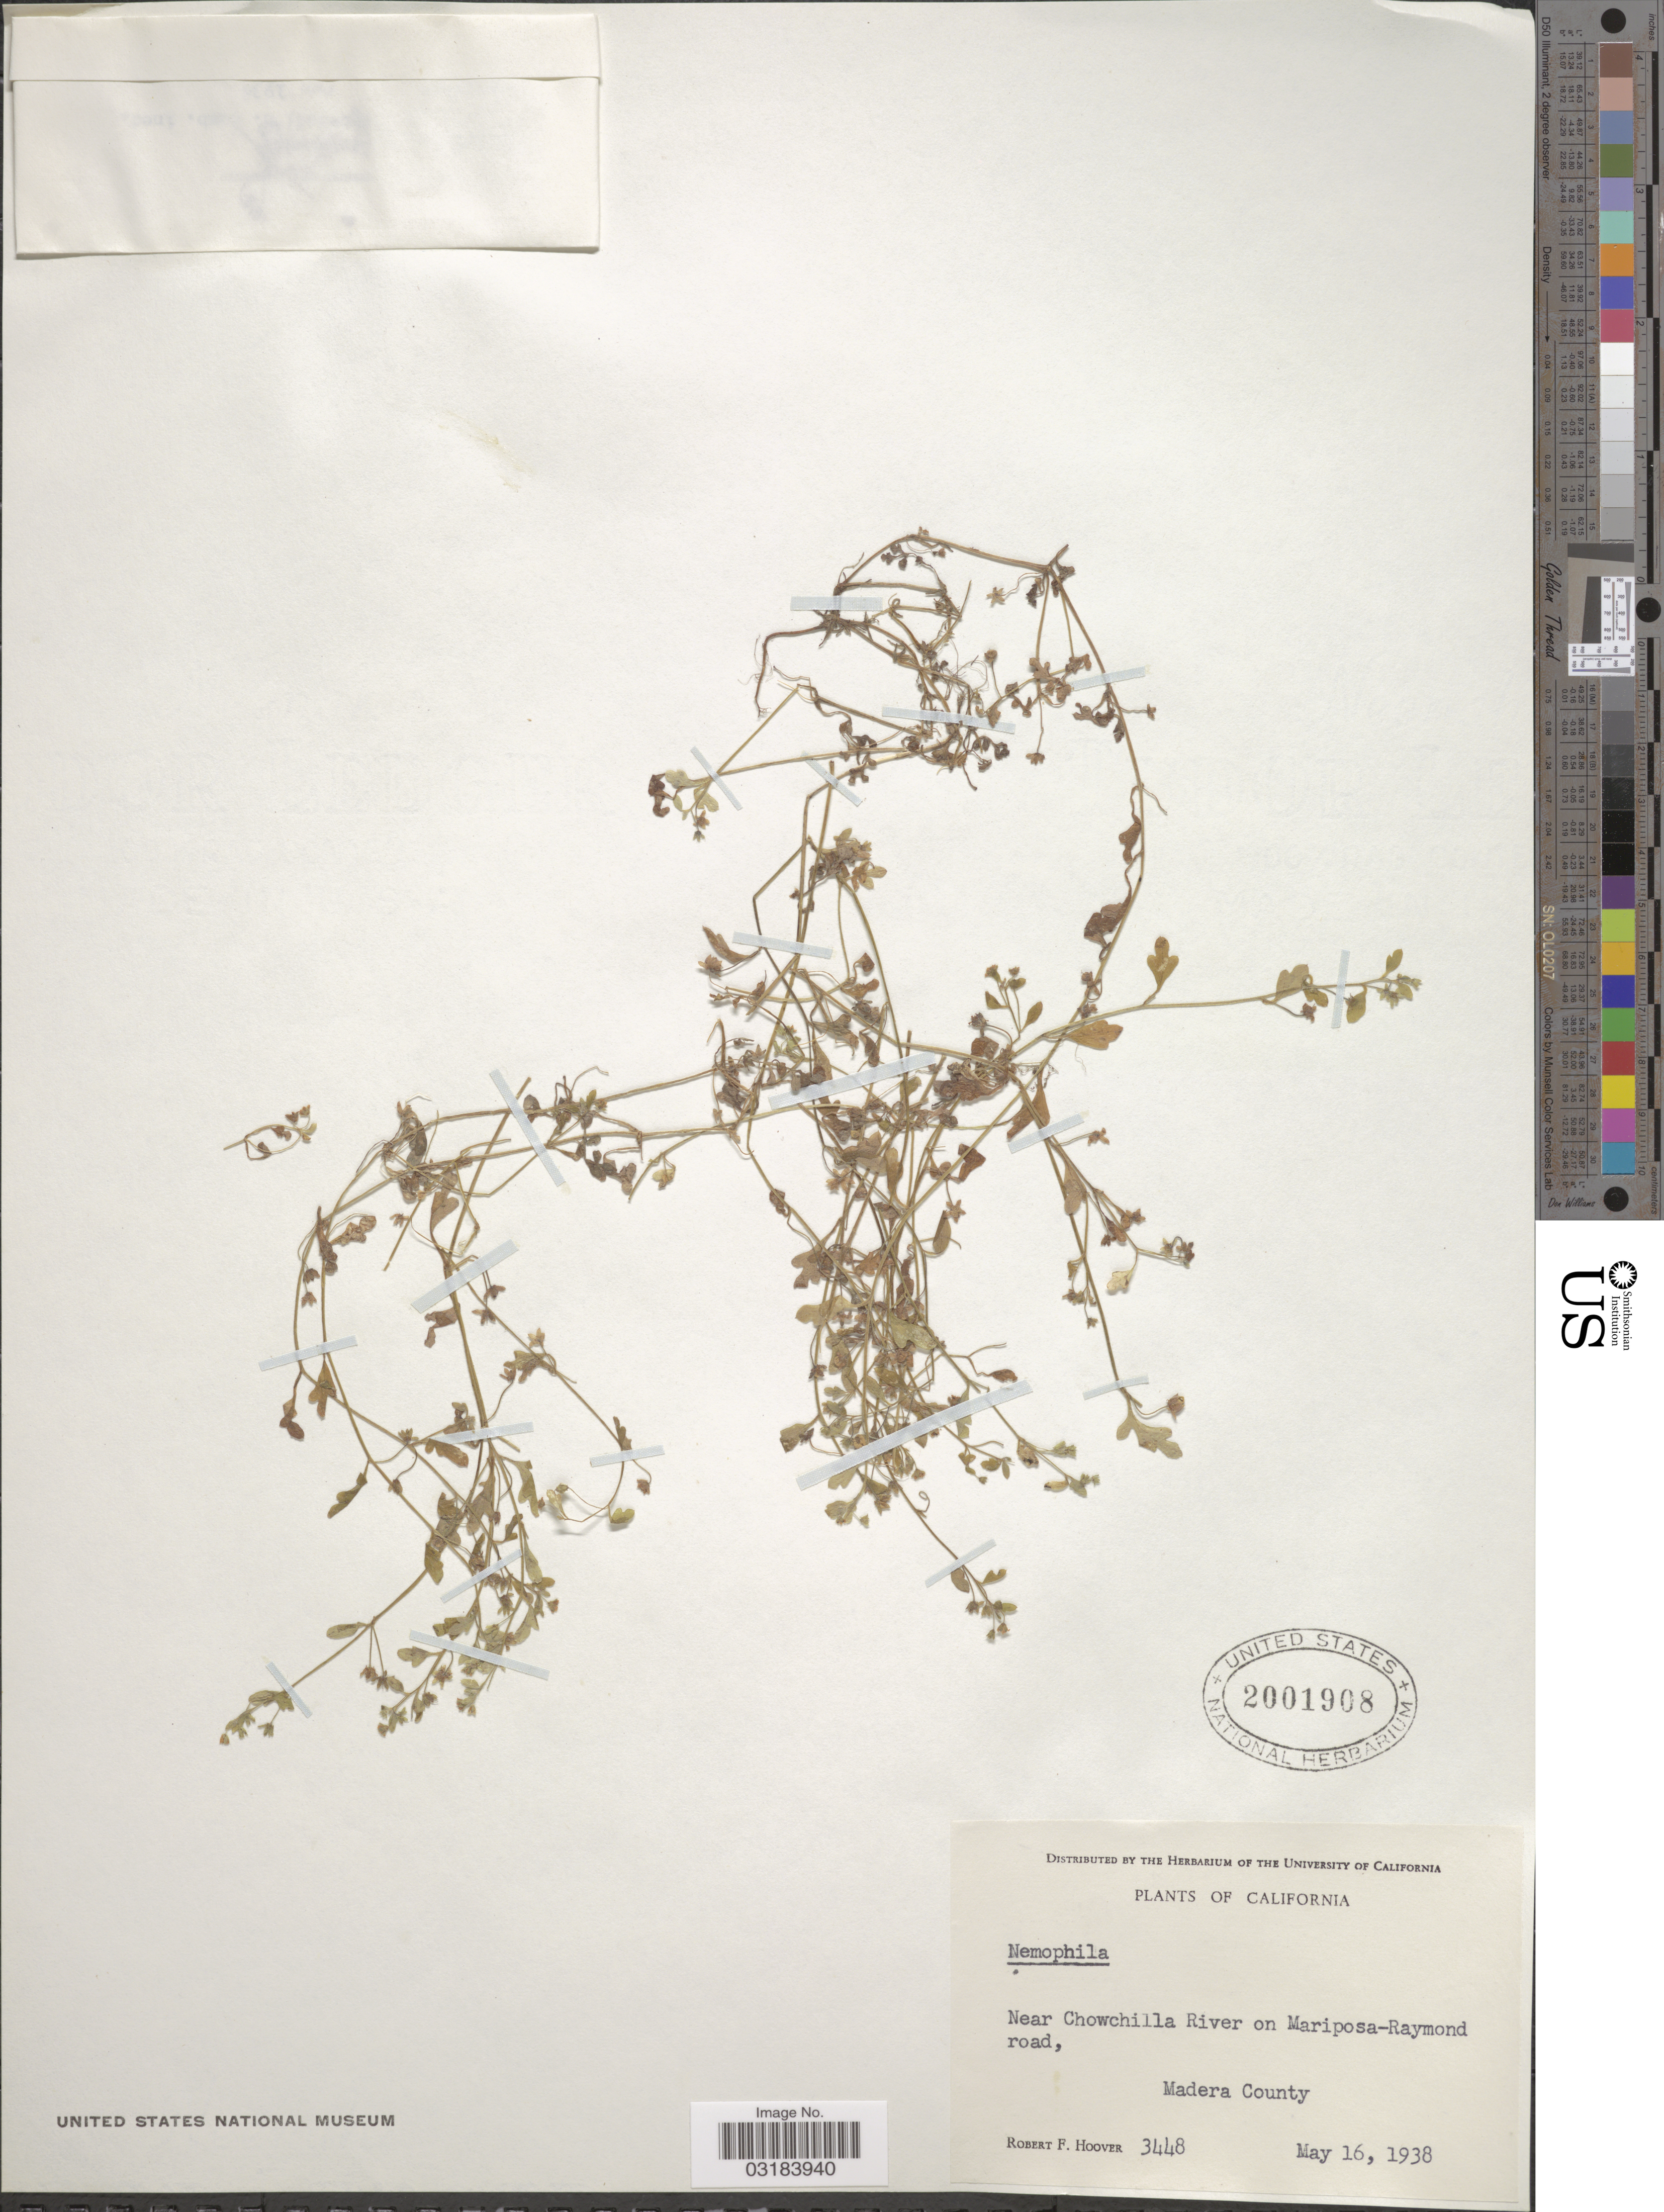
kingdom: Plantae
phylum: Tracheophyta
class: Magnoliopsida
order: Boraginales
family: Hydrophyllaceae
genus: Nemophila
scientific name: Nemophila sp.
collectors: R. F. Hoover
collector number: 3448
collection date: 1938-05-16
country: United States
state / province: California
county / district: Madera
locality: Near Chowchilla River on Mariposa-Raymond road, Madera County.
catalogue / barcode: US 2001908